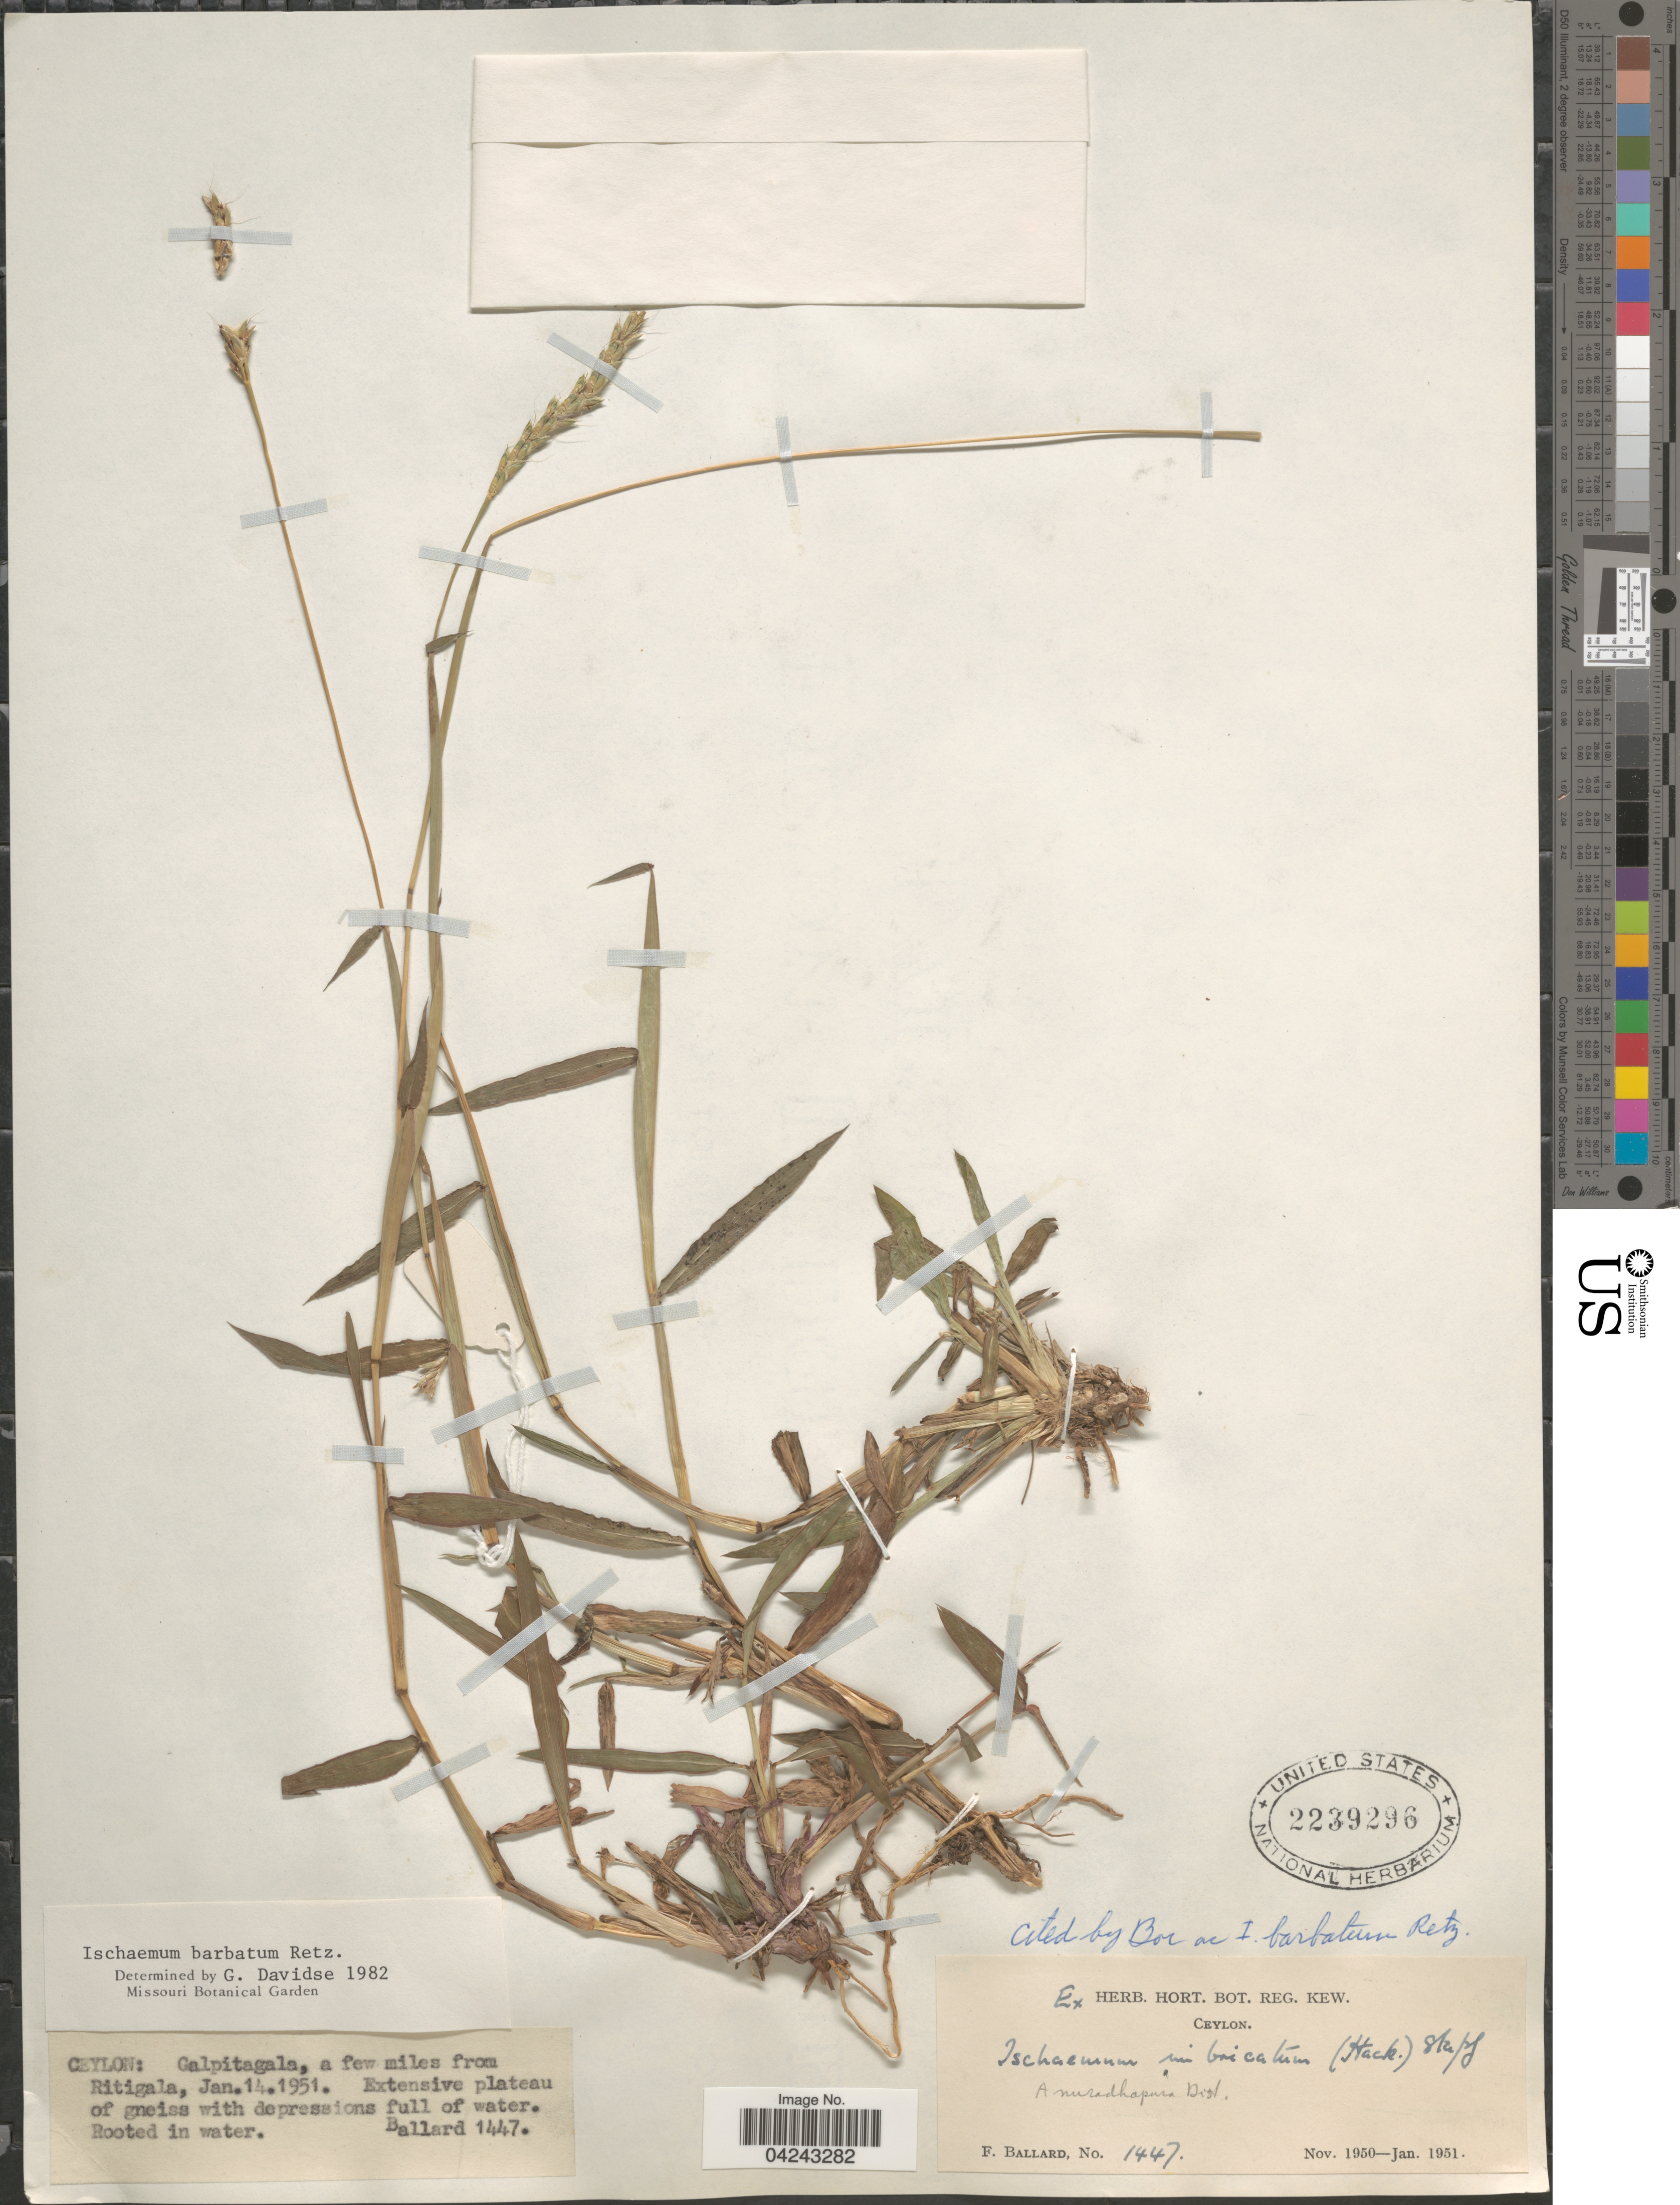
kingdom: Plantae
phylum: Tracheophyta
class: Liliopsida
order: Poales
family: Poaceae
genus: Ischaemum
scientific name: Ischaemum barbatum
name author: Blume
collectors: F. Ballard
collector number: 1447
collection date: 1951-01-14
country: Sri Lanka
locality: Ceylon: Galpitagala, a few miles from Ritigala. Anuradhapura Dist.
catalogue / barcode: US 2239296